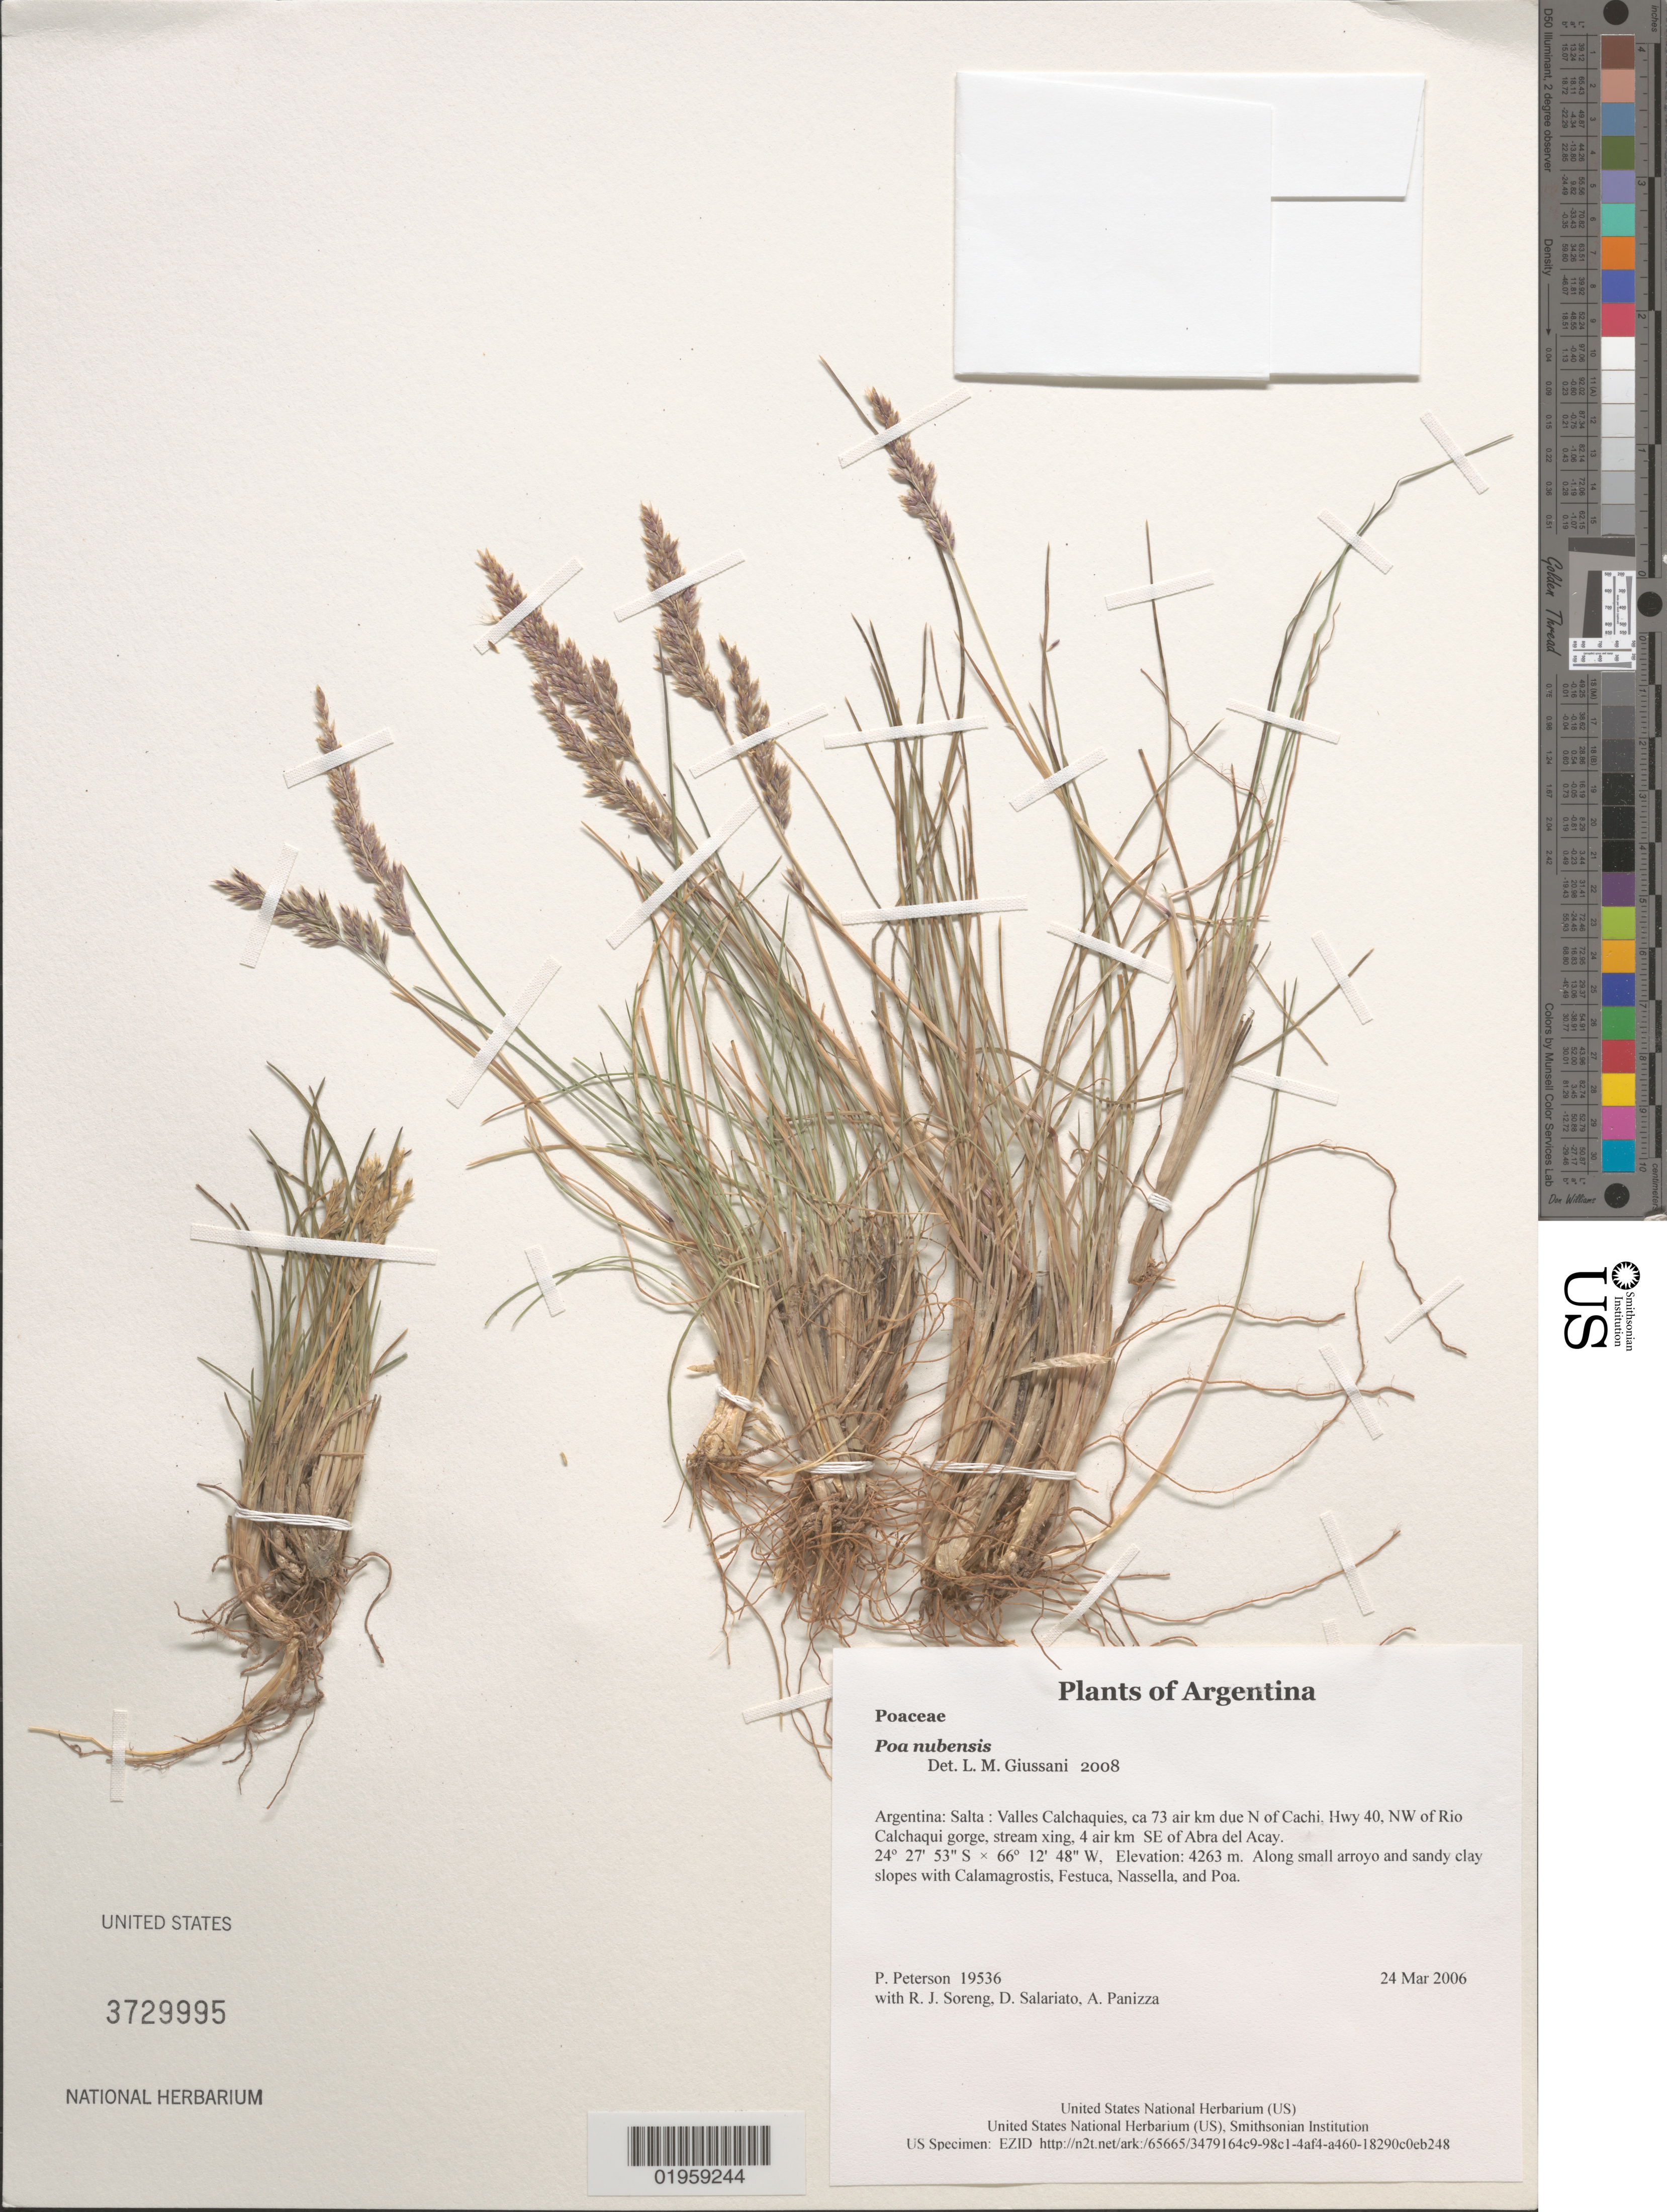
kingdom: Plantae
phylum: Tracheophyta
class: Liliopsida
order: Poales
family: Poaceae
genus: Poa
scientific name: Poa nubensis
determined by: Giussani, L. M.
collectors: P. M. Peterson, R. J. Soreng, D. Salariato & A. Panizza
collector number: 19536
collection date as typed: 24 Mar 2006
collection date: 2006-03-24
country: Argentina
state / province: Salta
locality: Valles Calchaquies, ca 73 air km due N of Cachi, Hwy 40, NW of Rio Calchaqui gorge, stream xing, 4 air km SE of Abra del Acay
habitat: Along small arroyo and sandy clay slopes with Calamagrostis, Festuca, Nassella, and Poa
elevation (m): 4263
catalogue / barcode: US 3729995